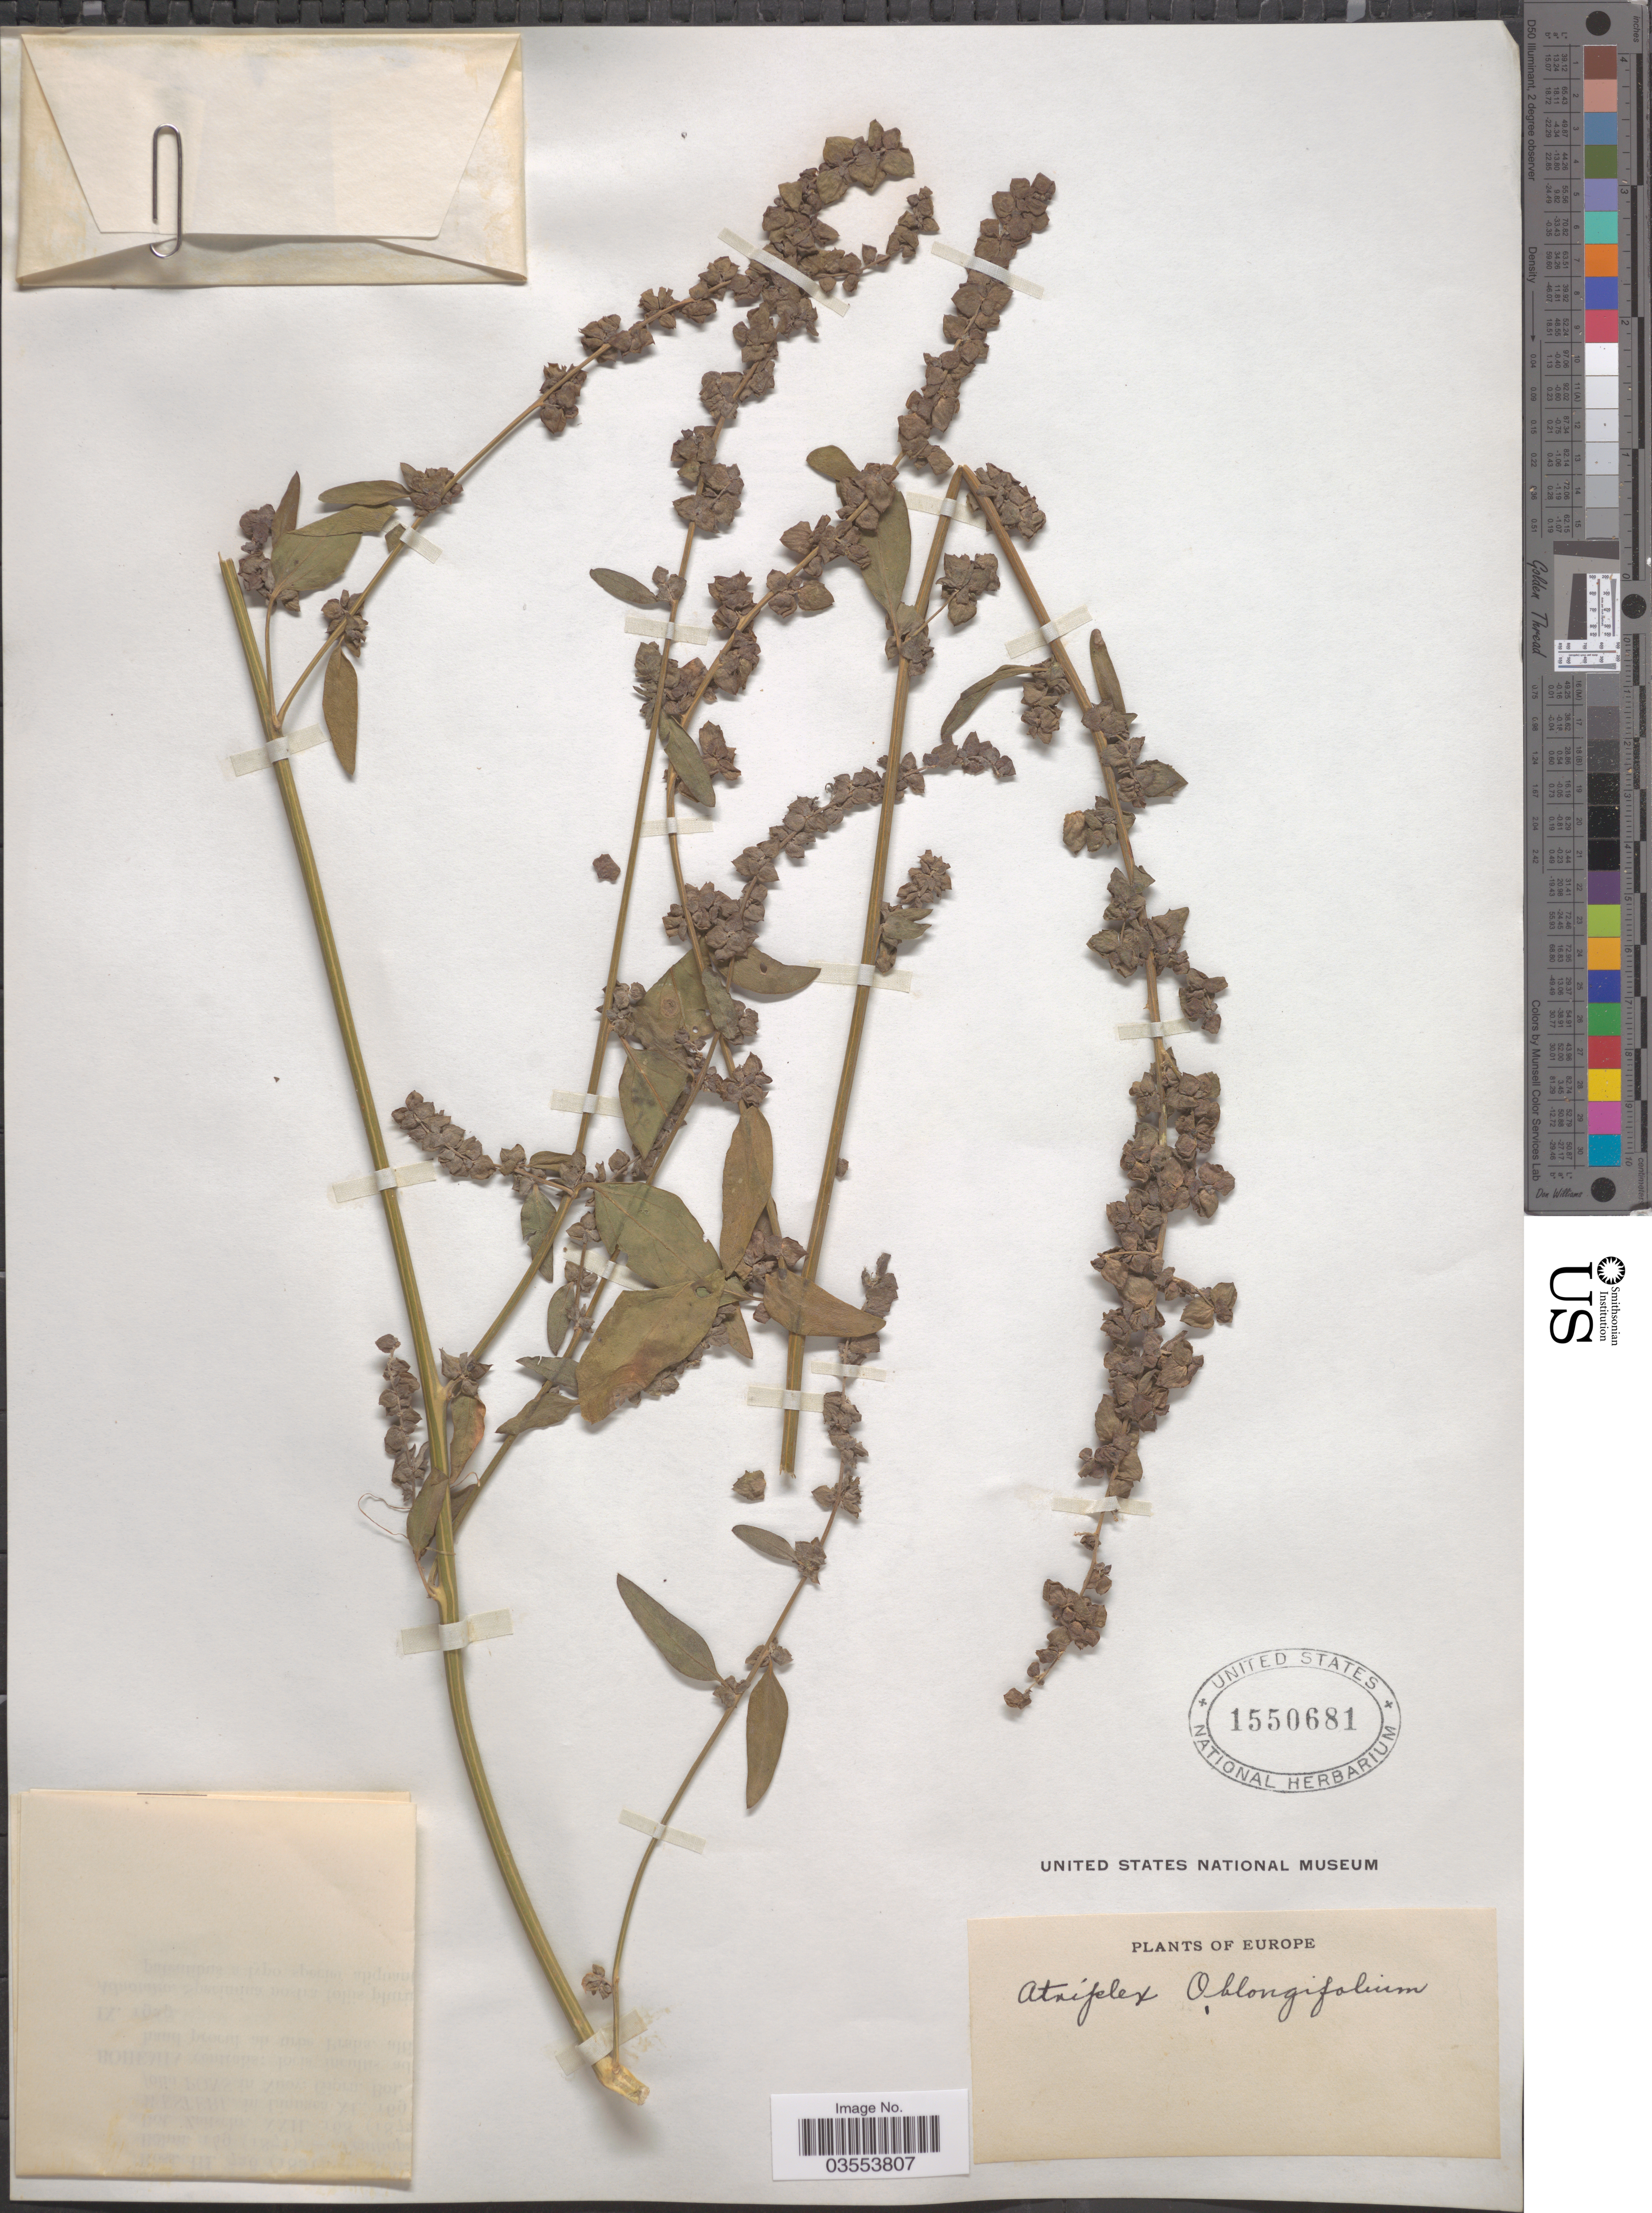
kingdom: Plantae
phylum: Tracheophyta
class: Magnoliopsida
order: Caryophyllales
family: Amaranthaceae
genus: Atriplex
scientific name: Atriplex oblongifolia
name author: Waldst. & Kit.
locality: Europe.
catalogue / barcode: US 1550681